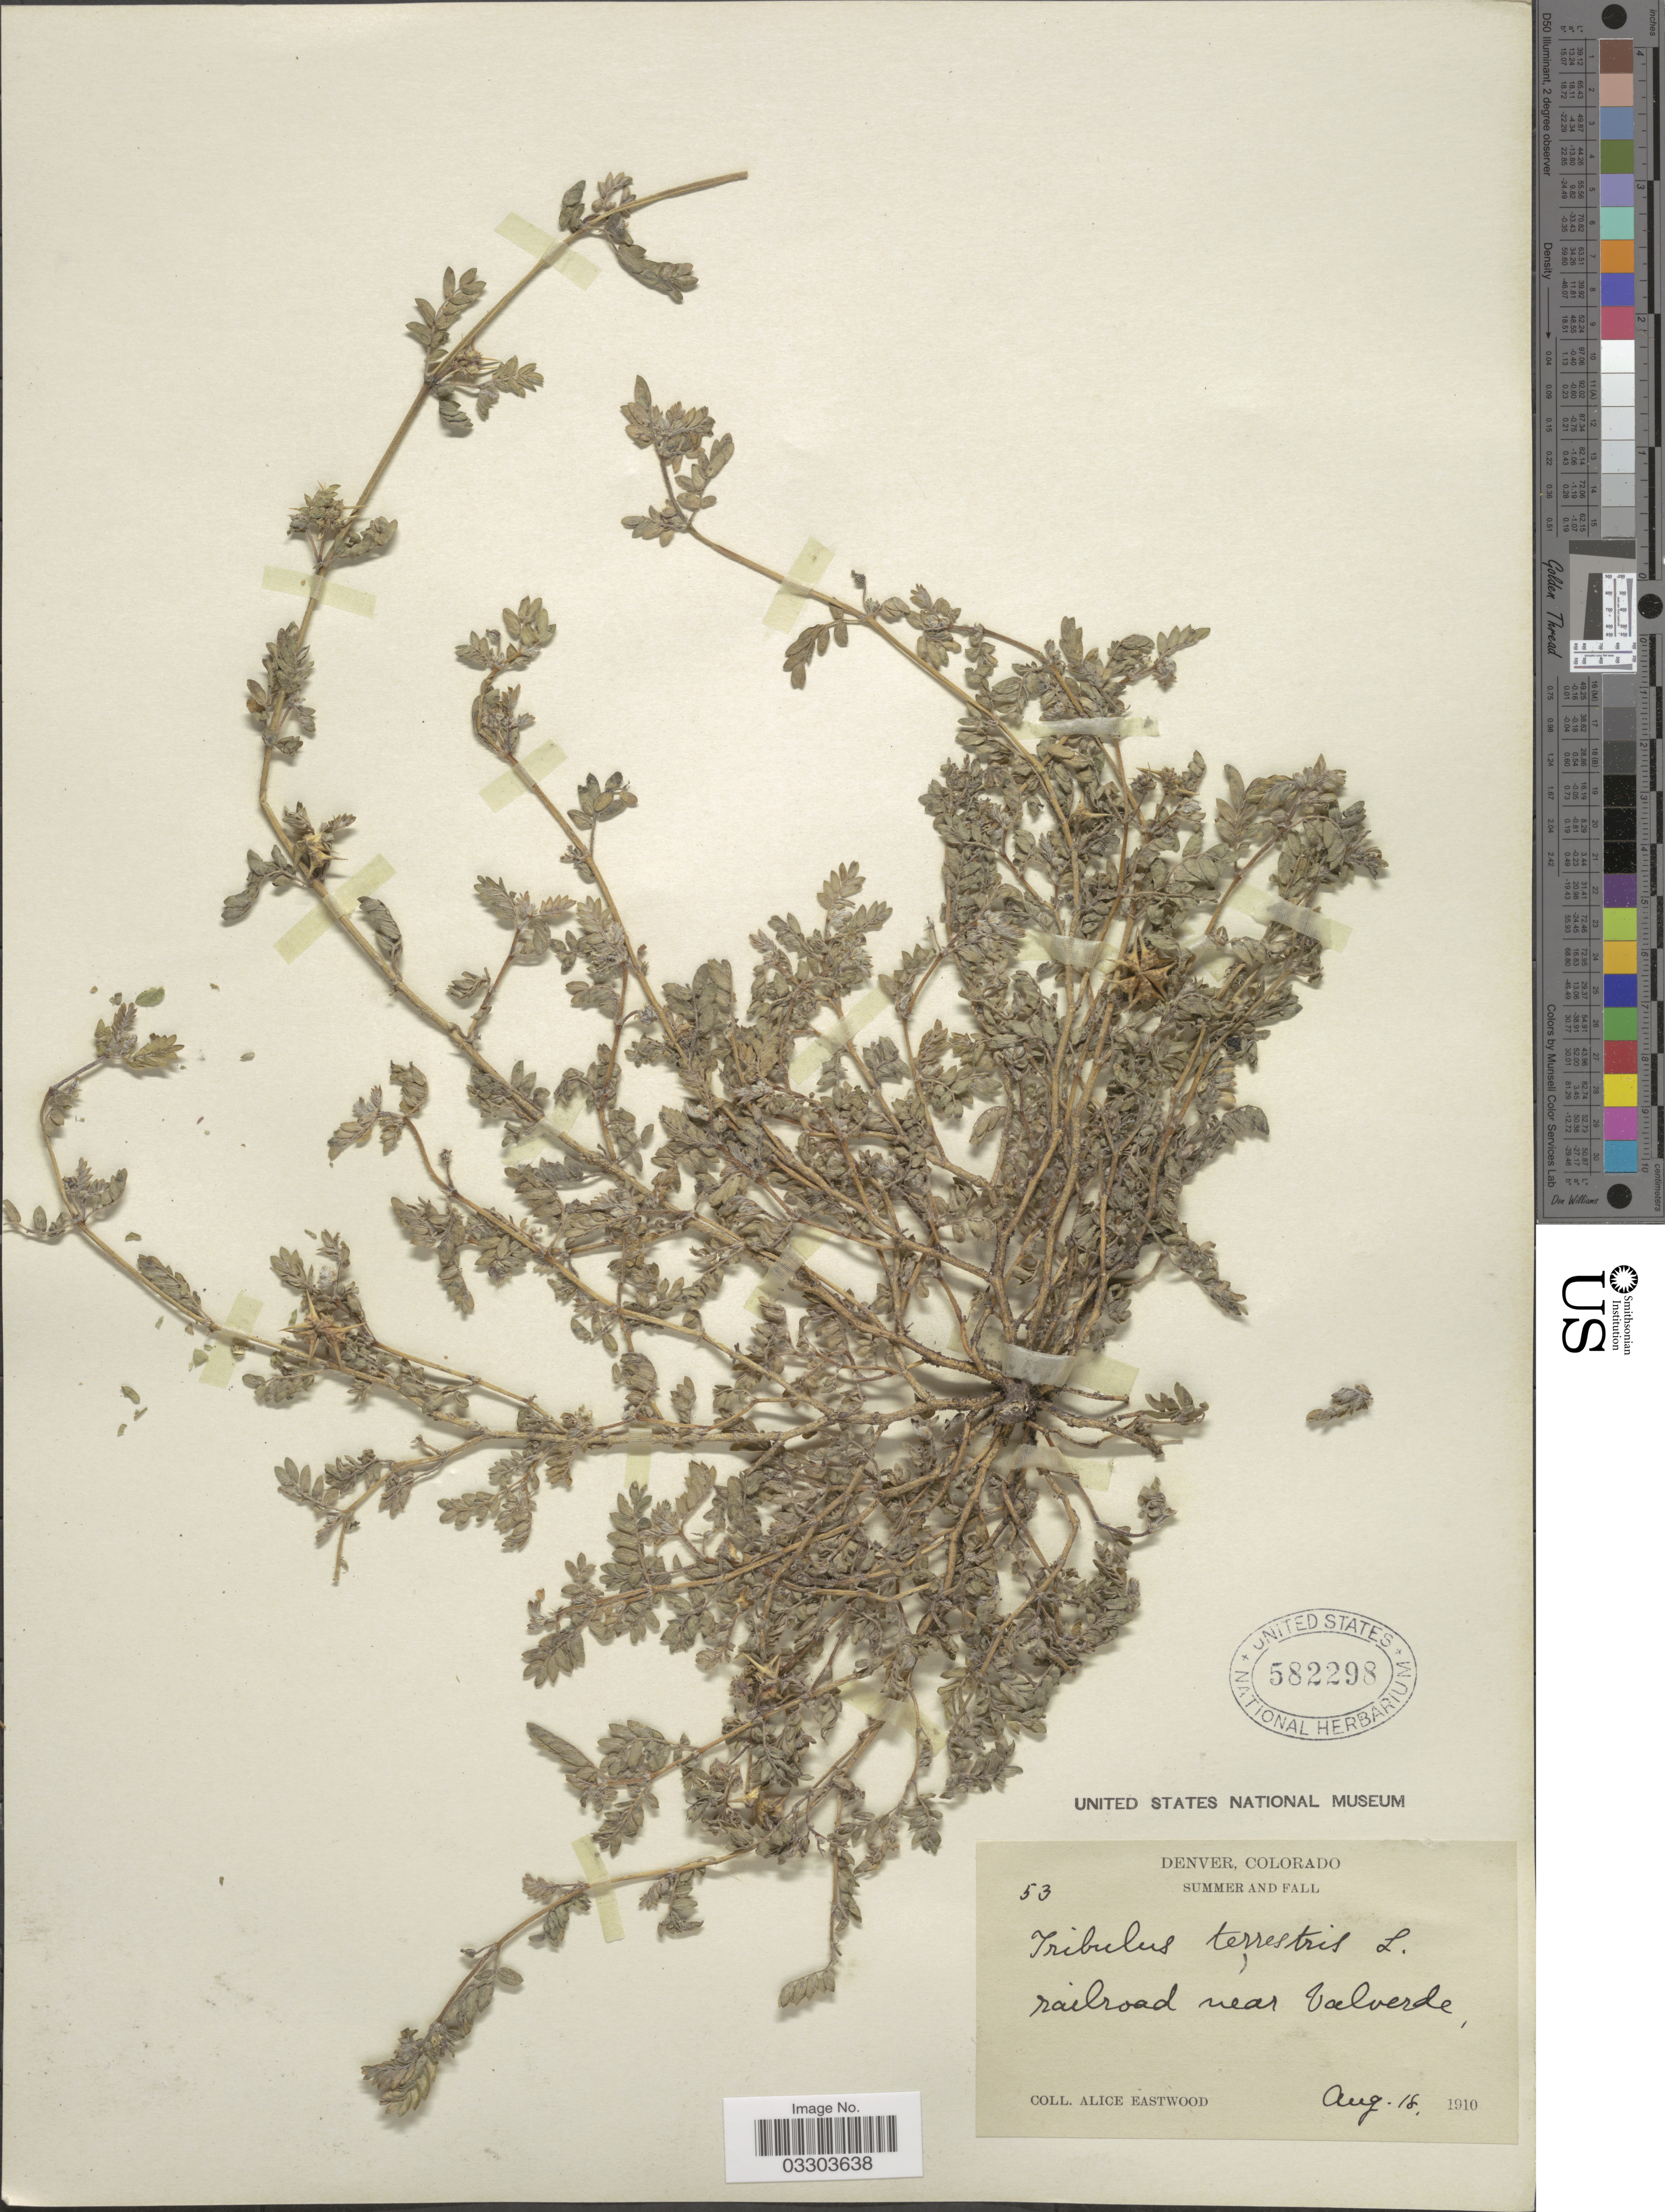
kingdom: Plantae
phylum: Tracheophyta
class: Magnoliopsida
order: Zygophyllales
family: Zygophyllaceae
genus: Tribulus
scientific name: Tribulus terrestris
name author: L.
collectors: A. Eastwood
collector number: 53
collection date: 1910-08-18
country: United States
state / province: Colorado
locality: Denver. Railroad near Valverde.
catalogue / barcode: US 582298